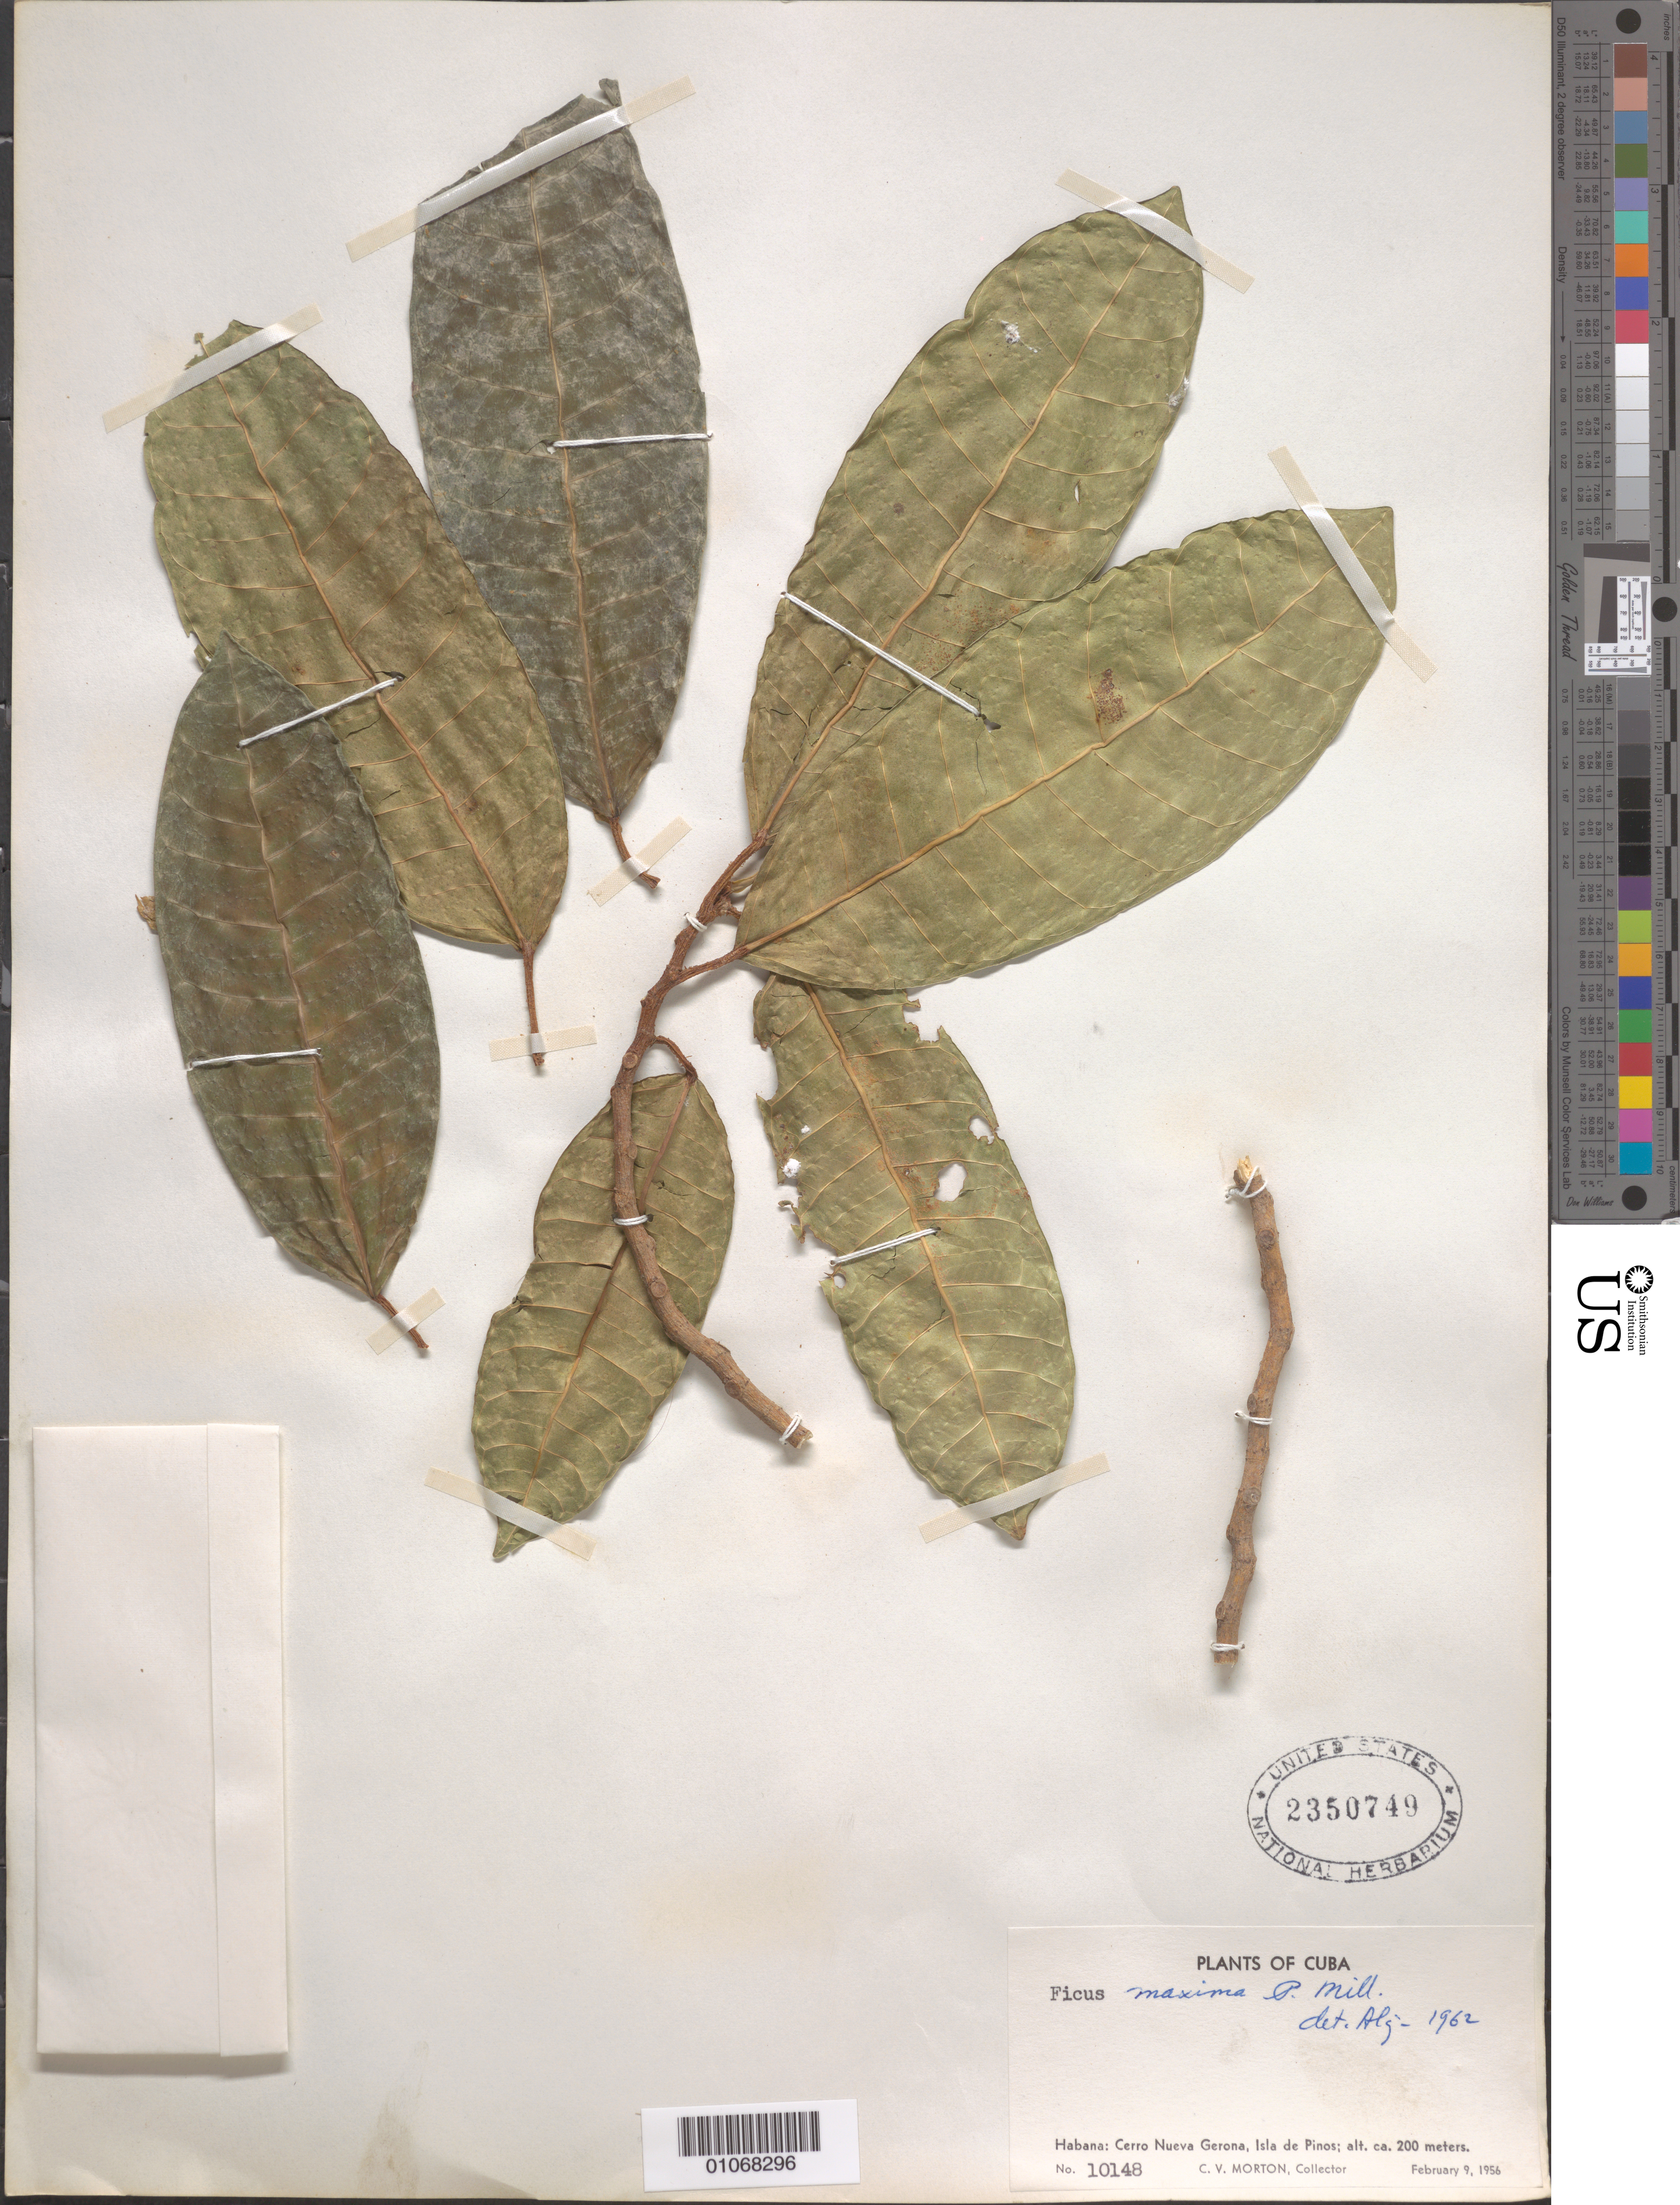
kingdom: Plantae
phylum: Tracheophyta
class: Magnoliopsida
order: Rosales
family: Moraceae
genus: Ficus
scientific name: Ficus maxima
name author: Mill.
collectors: C. V. Morton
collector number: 10148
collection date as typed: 09 Feb 1956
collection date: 1956-02-09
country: Cuba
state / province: Isla de La Juventud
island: Isla de la Juventud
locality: Isle of Pines, Cerro Nueva Gerona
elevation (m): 200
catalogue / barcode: US 2350749